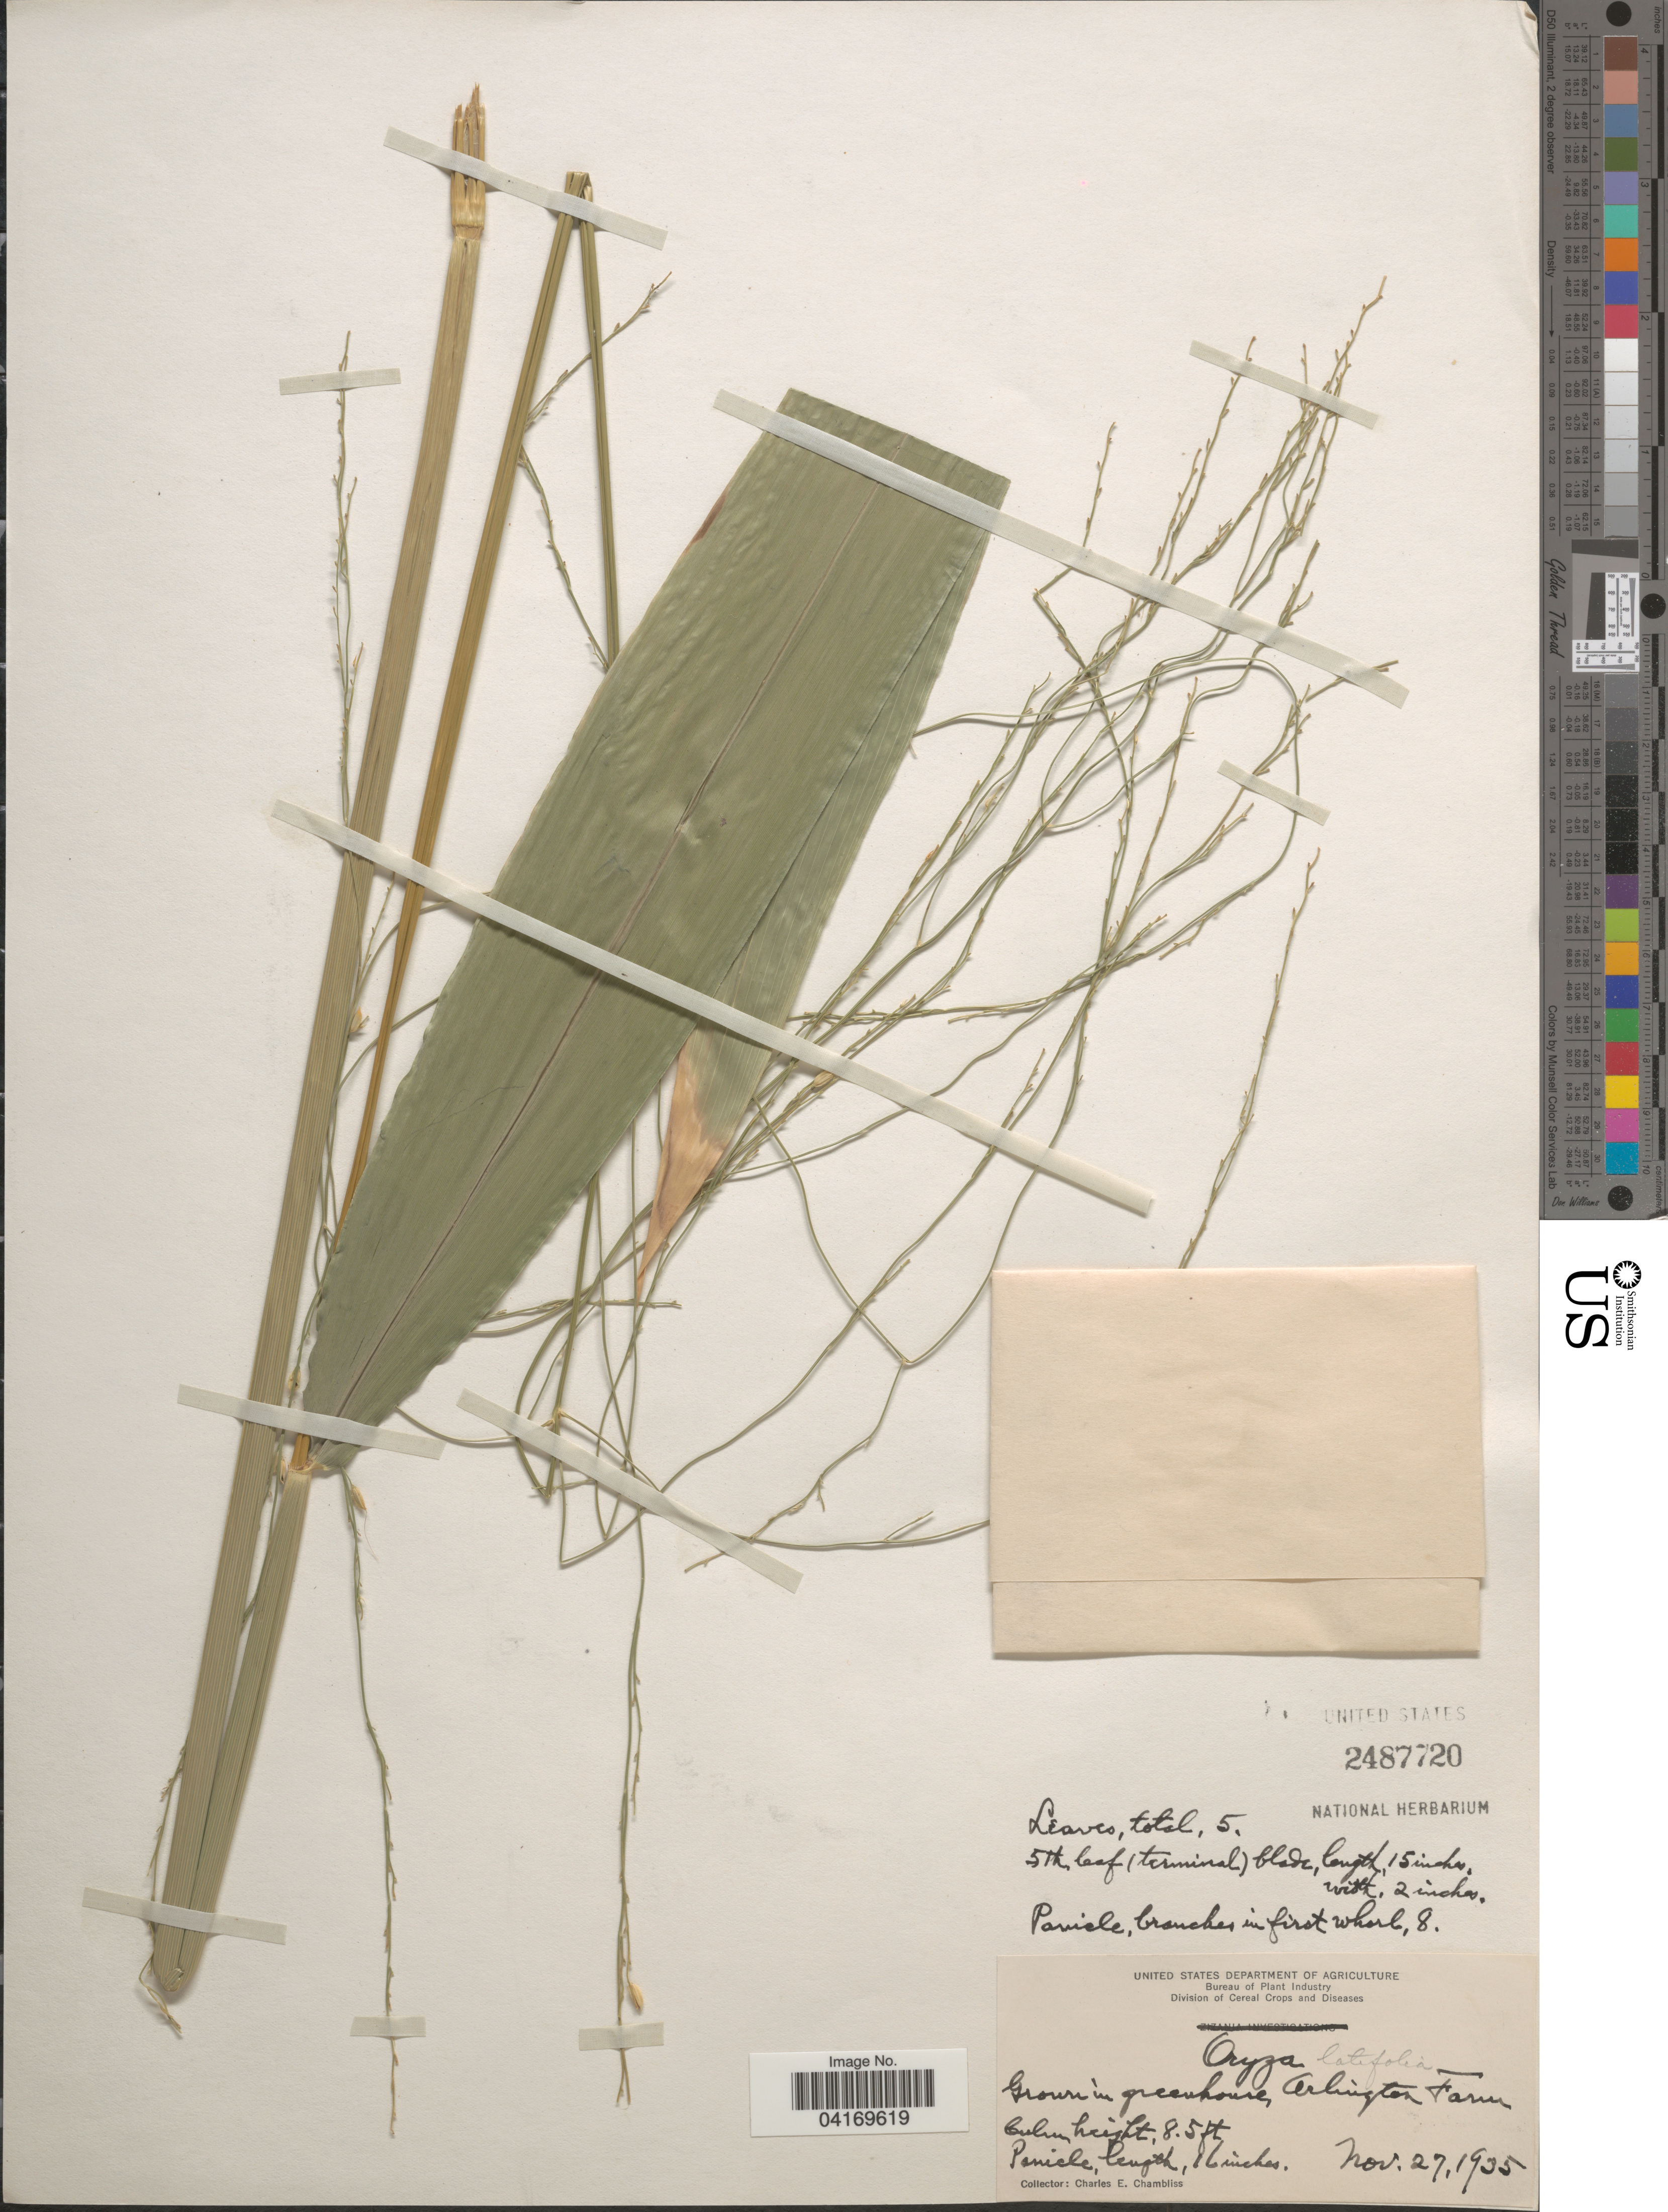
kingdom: Plantae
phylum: Tracheophyta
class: Liliopsida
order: Poales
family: Poaceae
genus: Oryza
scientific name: Oryza latifolia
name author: Desv.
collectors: C. Chambliss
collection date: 1935-11-27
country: United States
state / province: Virginia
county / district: Arlington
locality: In greenhouse, Arlington Farm.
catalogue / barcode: US 2487720